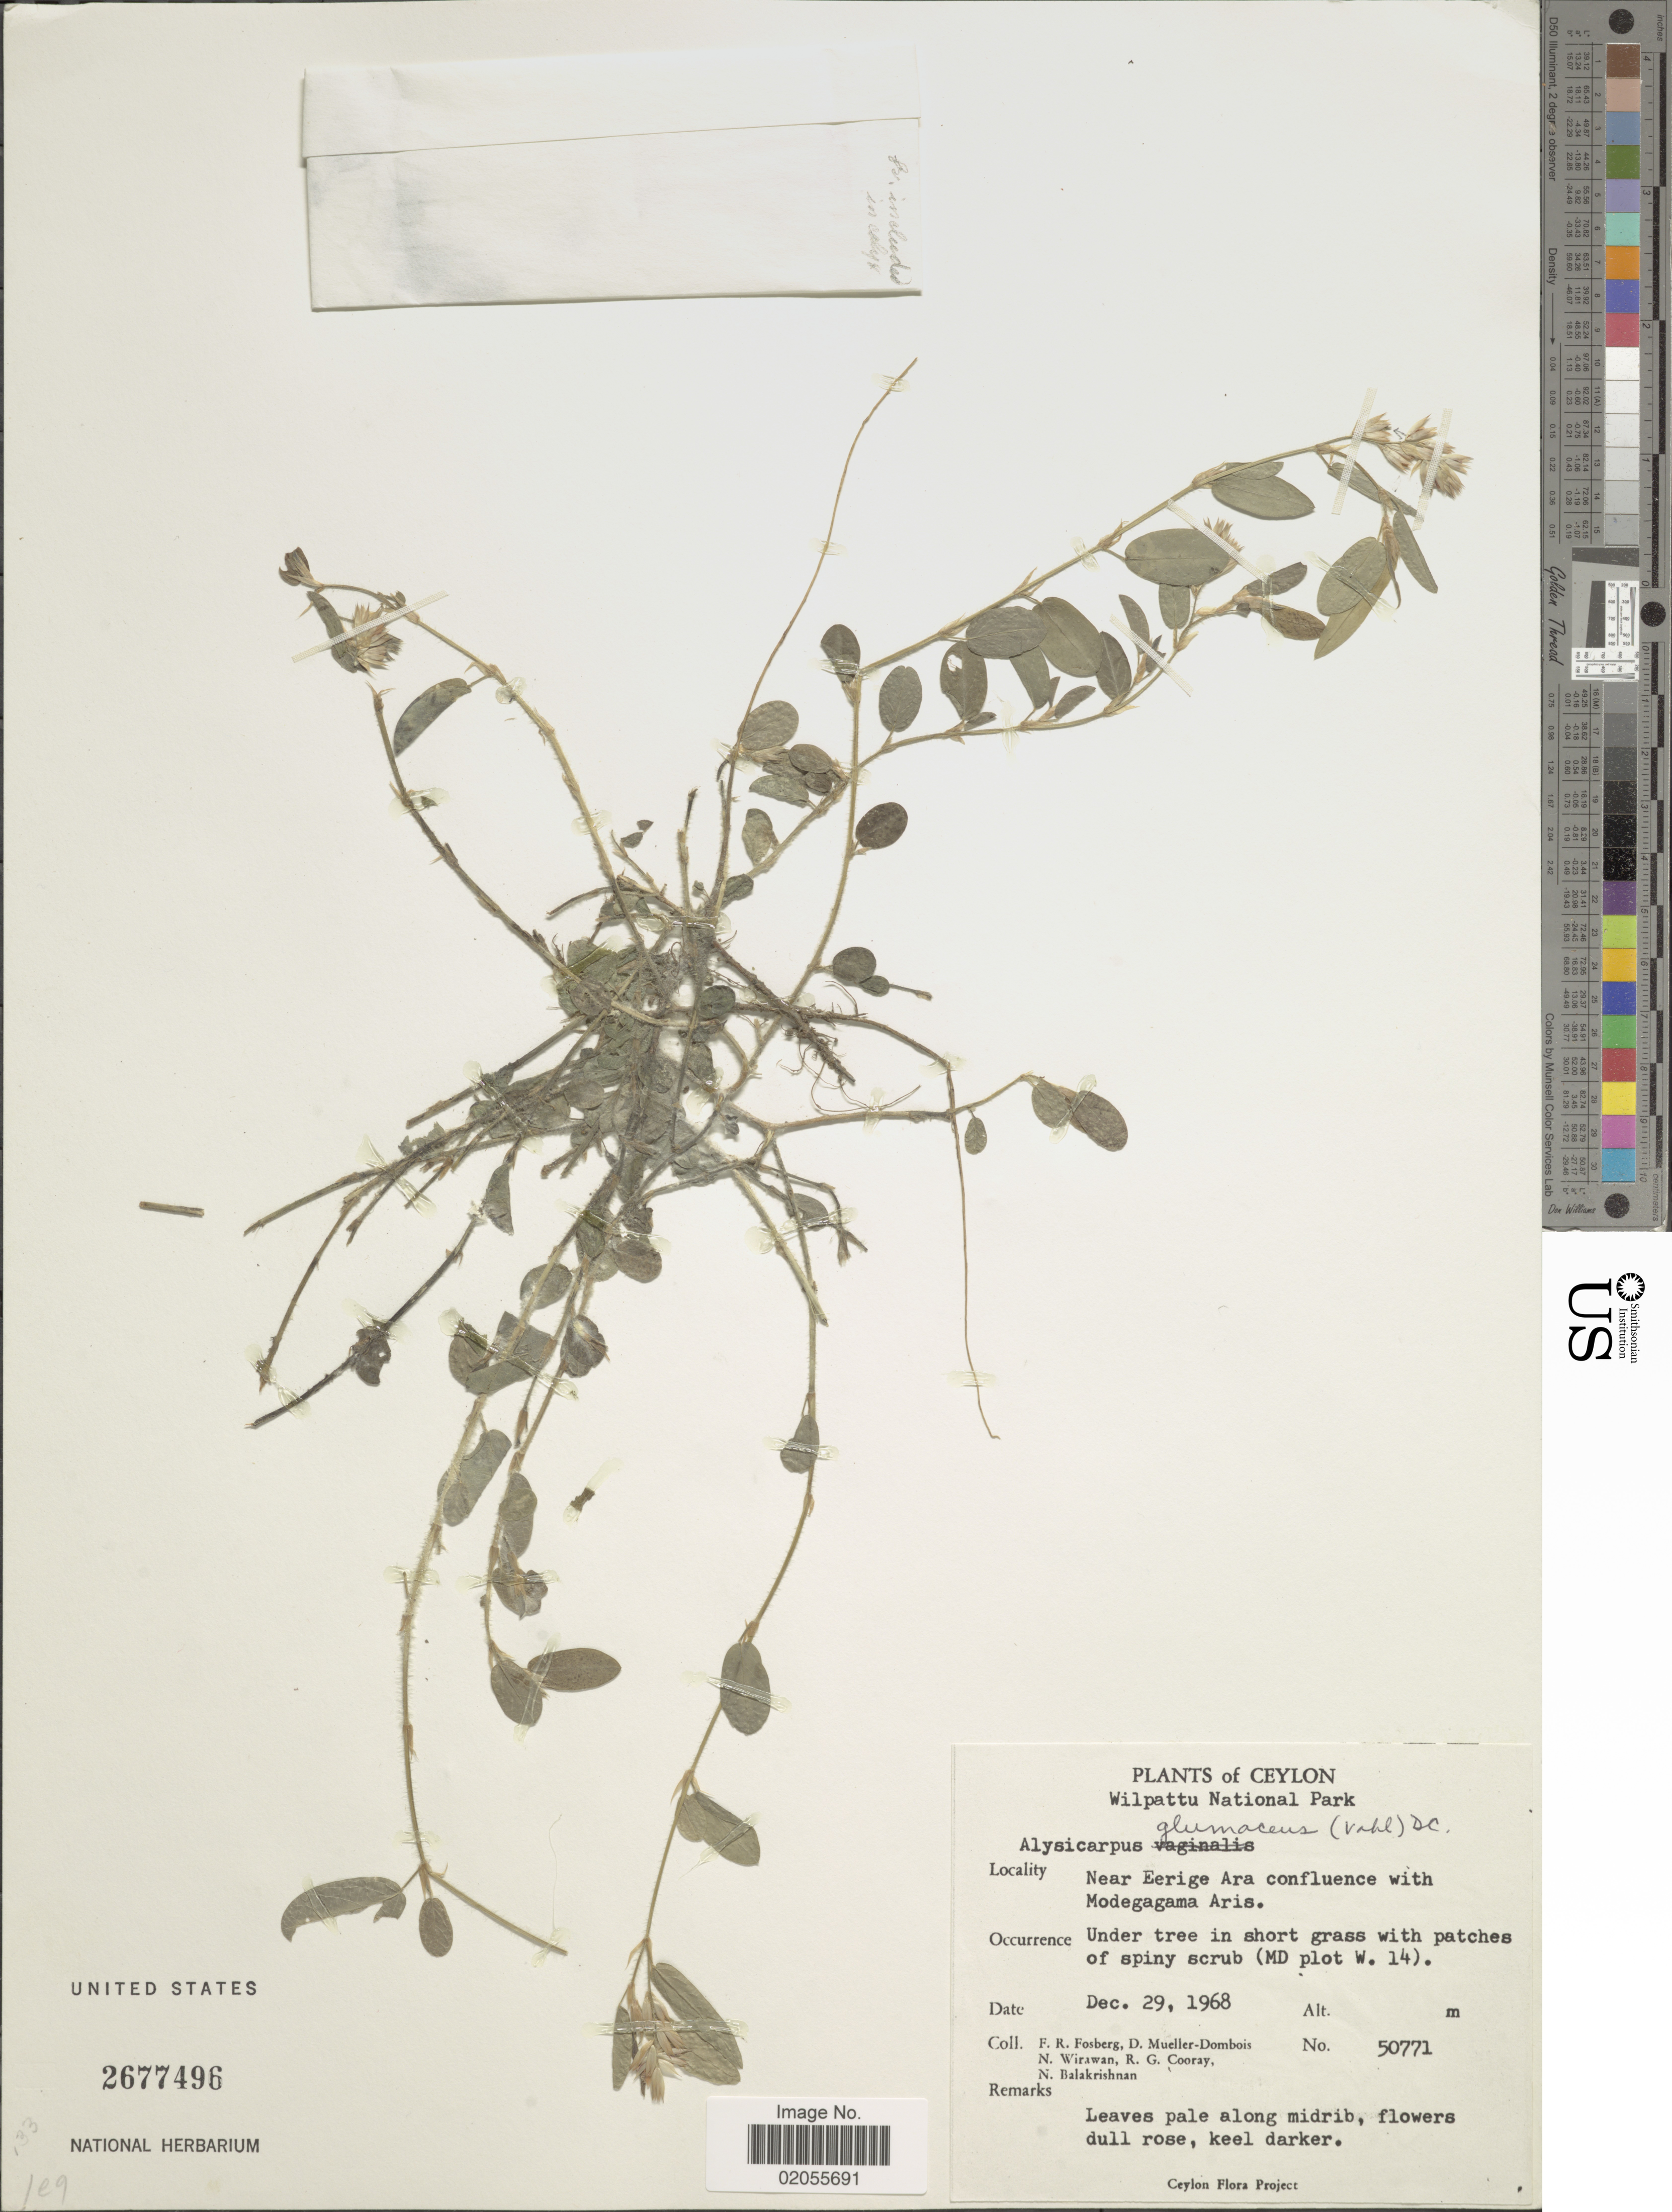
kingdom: Plantae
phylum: Tracheophyta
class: Magnoliopsida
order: Fabales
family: Fabaceae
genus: Alysicarpus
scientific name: Alysicarpus glumaceus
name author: (Vahl) DC.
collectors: F. R. Fosberg, D. Mueller-Dombois, N. Wirawan, R. Cooray & N. Balakrishnan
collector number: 50771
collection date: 1968-12-29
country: Sri Lanka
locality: Near Eerige Ara confluence with Modegagama Aris. (MD plot W. 14)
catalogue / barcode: US 2677496